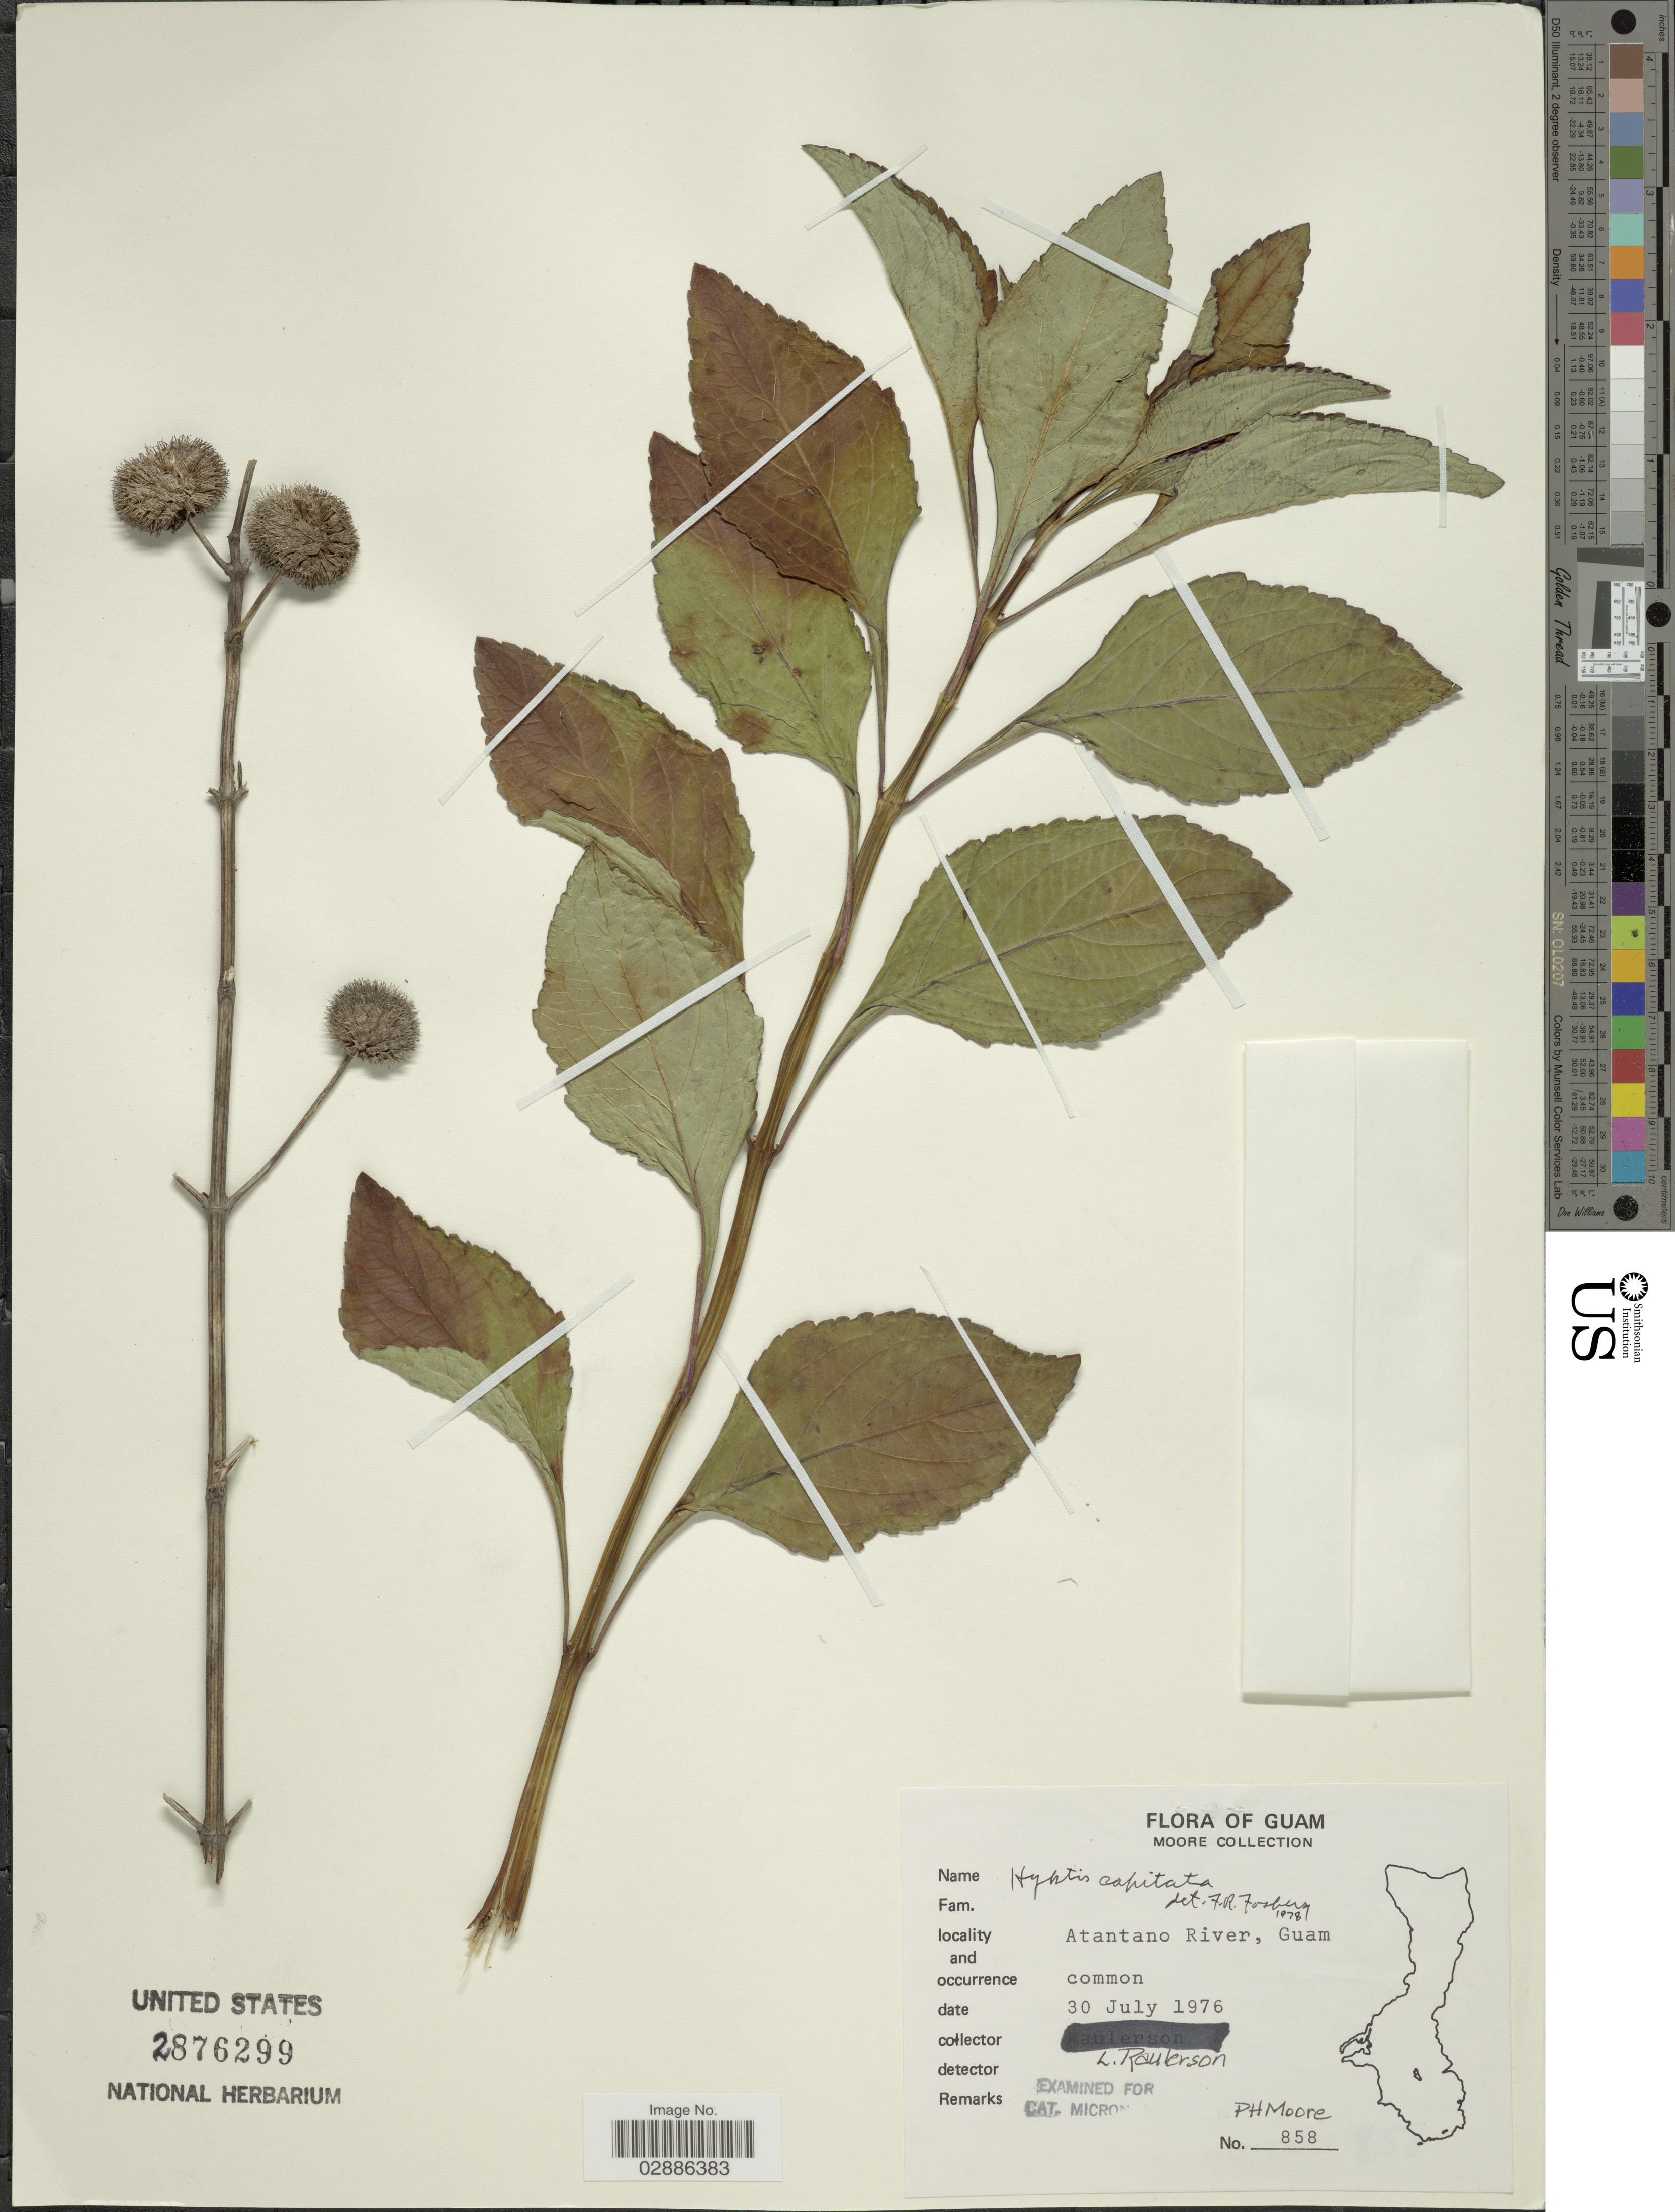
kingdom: Plantae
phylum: Tracheophyta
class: Magnoliopsida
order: Lamiales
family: Lamiaceae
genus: Hyptis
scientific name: Hyptis capitata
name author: Jacq.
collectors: L. Raulerson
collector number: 858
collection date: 1976-07-30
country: Guam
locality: Atantano River, Guam.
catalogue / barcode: US 2876299